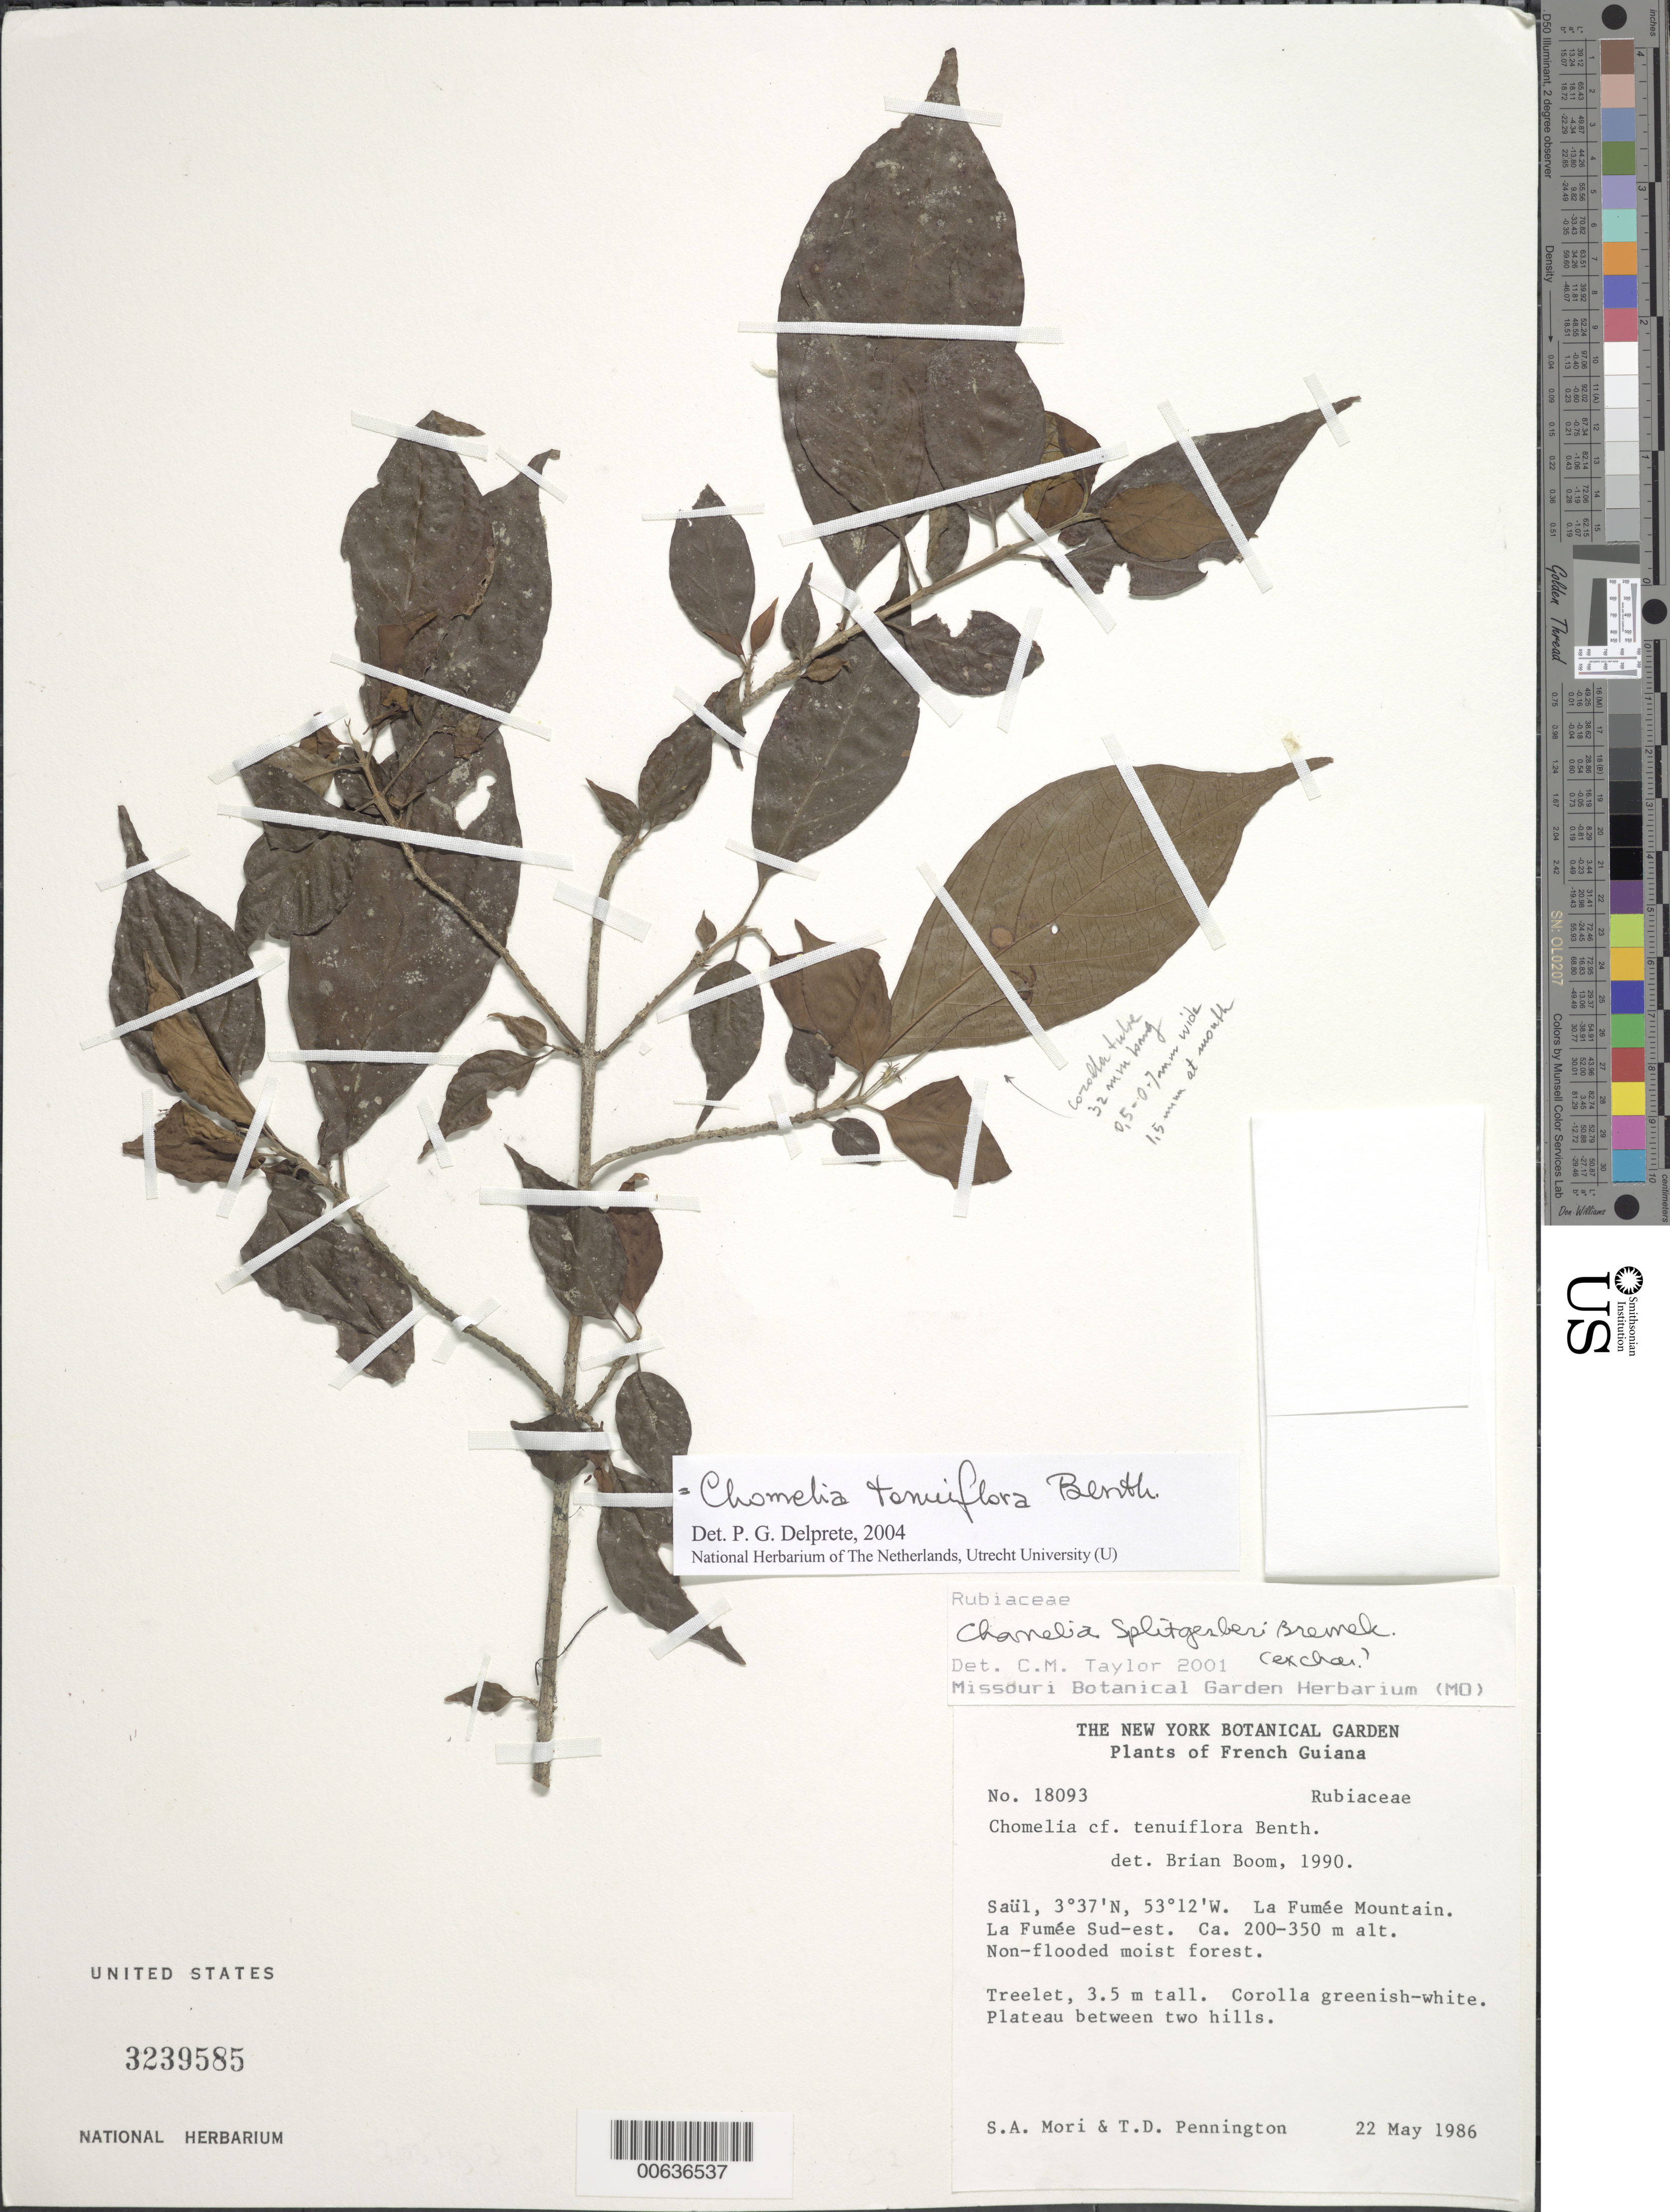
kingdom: Plantae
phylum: Tracheophyta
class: Magnoliopsida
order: Gentianales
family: Rubiaceae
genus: Chomelia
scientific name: Chomelia splitgerberi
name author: Bremek.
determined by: Taylor, Charlotte M.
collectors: S. Mori & T. D. Pennington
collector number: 18093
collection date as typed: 22-May-86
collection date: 1986-05-22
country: French Guiana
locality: Saül, La Fumée Mountain, sud-est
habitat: Non-flooded moist forest. Plateau between two hills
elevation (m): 200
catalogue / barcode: US 3239585